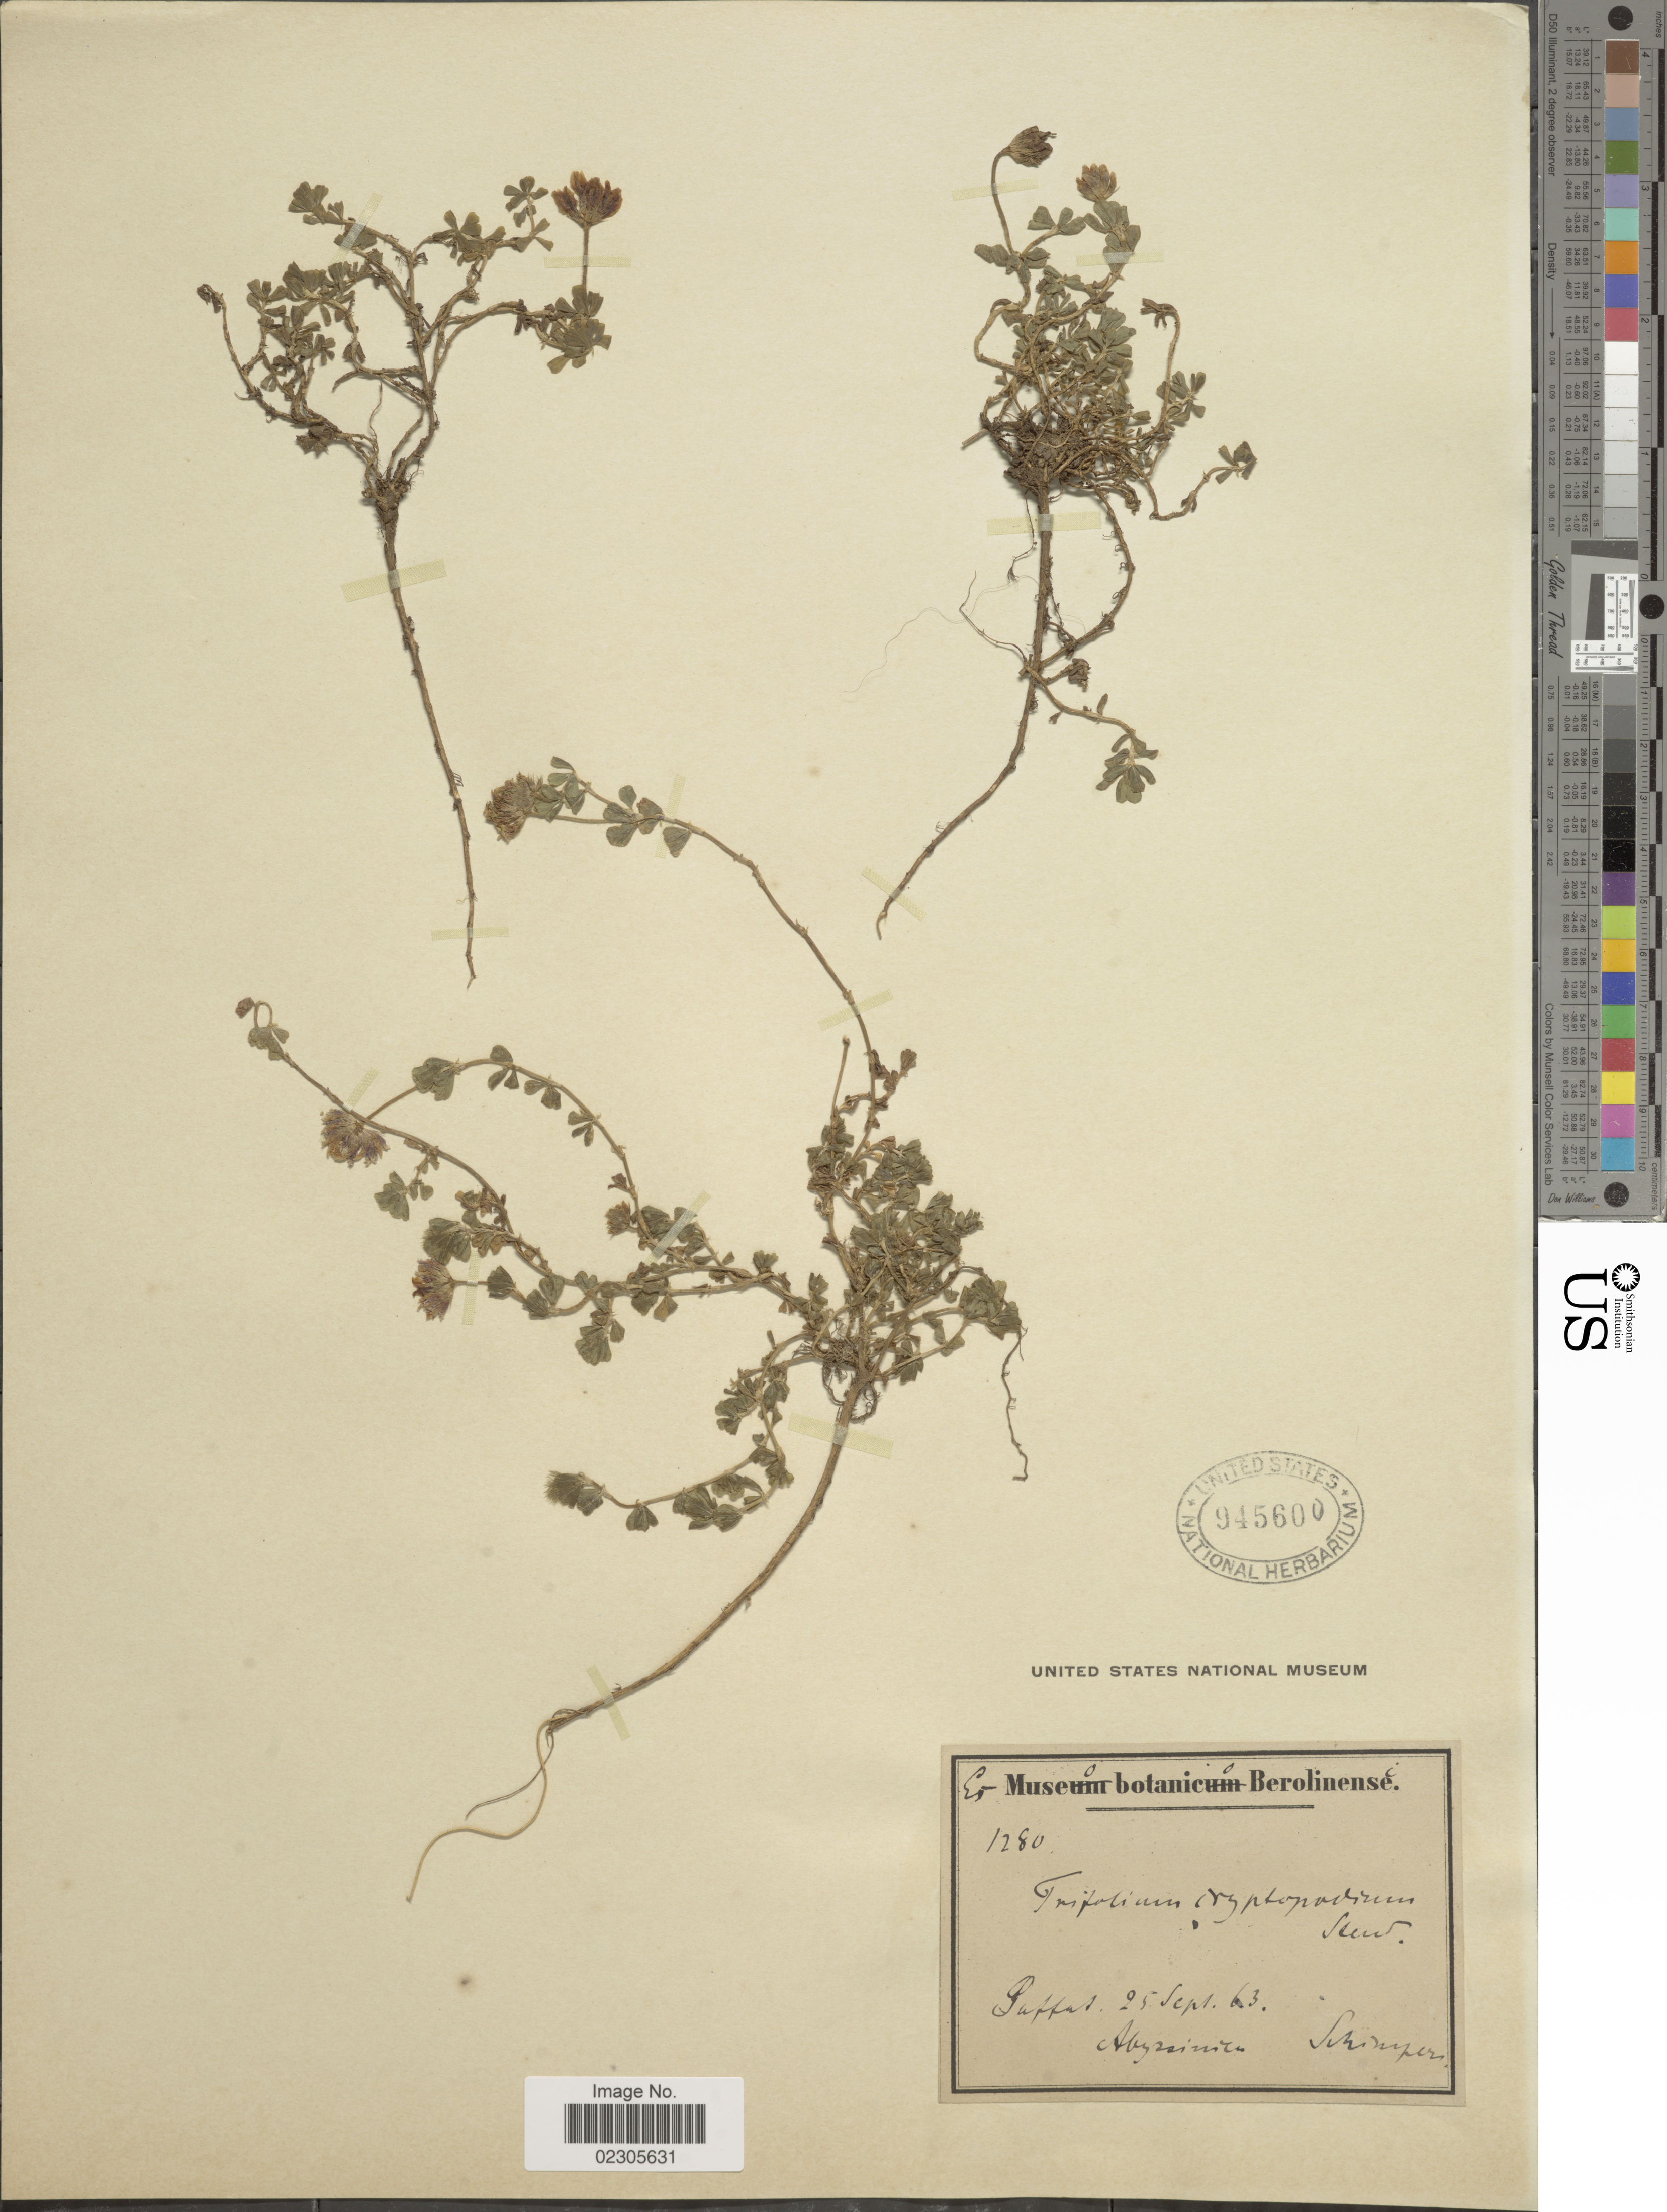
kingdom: Plantae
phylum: Tracheophyta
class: Magnoliopsida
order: Fabales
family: Fabaceae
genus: Trifolium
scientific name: Trifolium cryptopodium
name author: A. Rich.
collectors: -. Schimper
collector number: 1280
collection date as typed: Transcribed d/m/y: 25/9/63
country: Eritrea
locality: Gaffat, Abyssinica [interpreted]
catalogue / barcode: US 945600